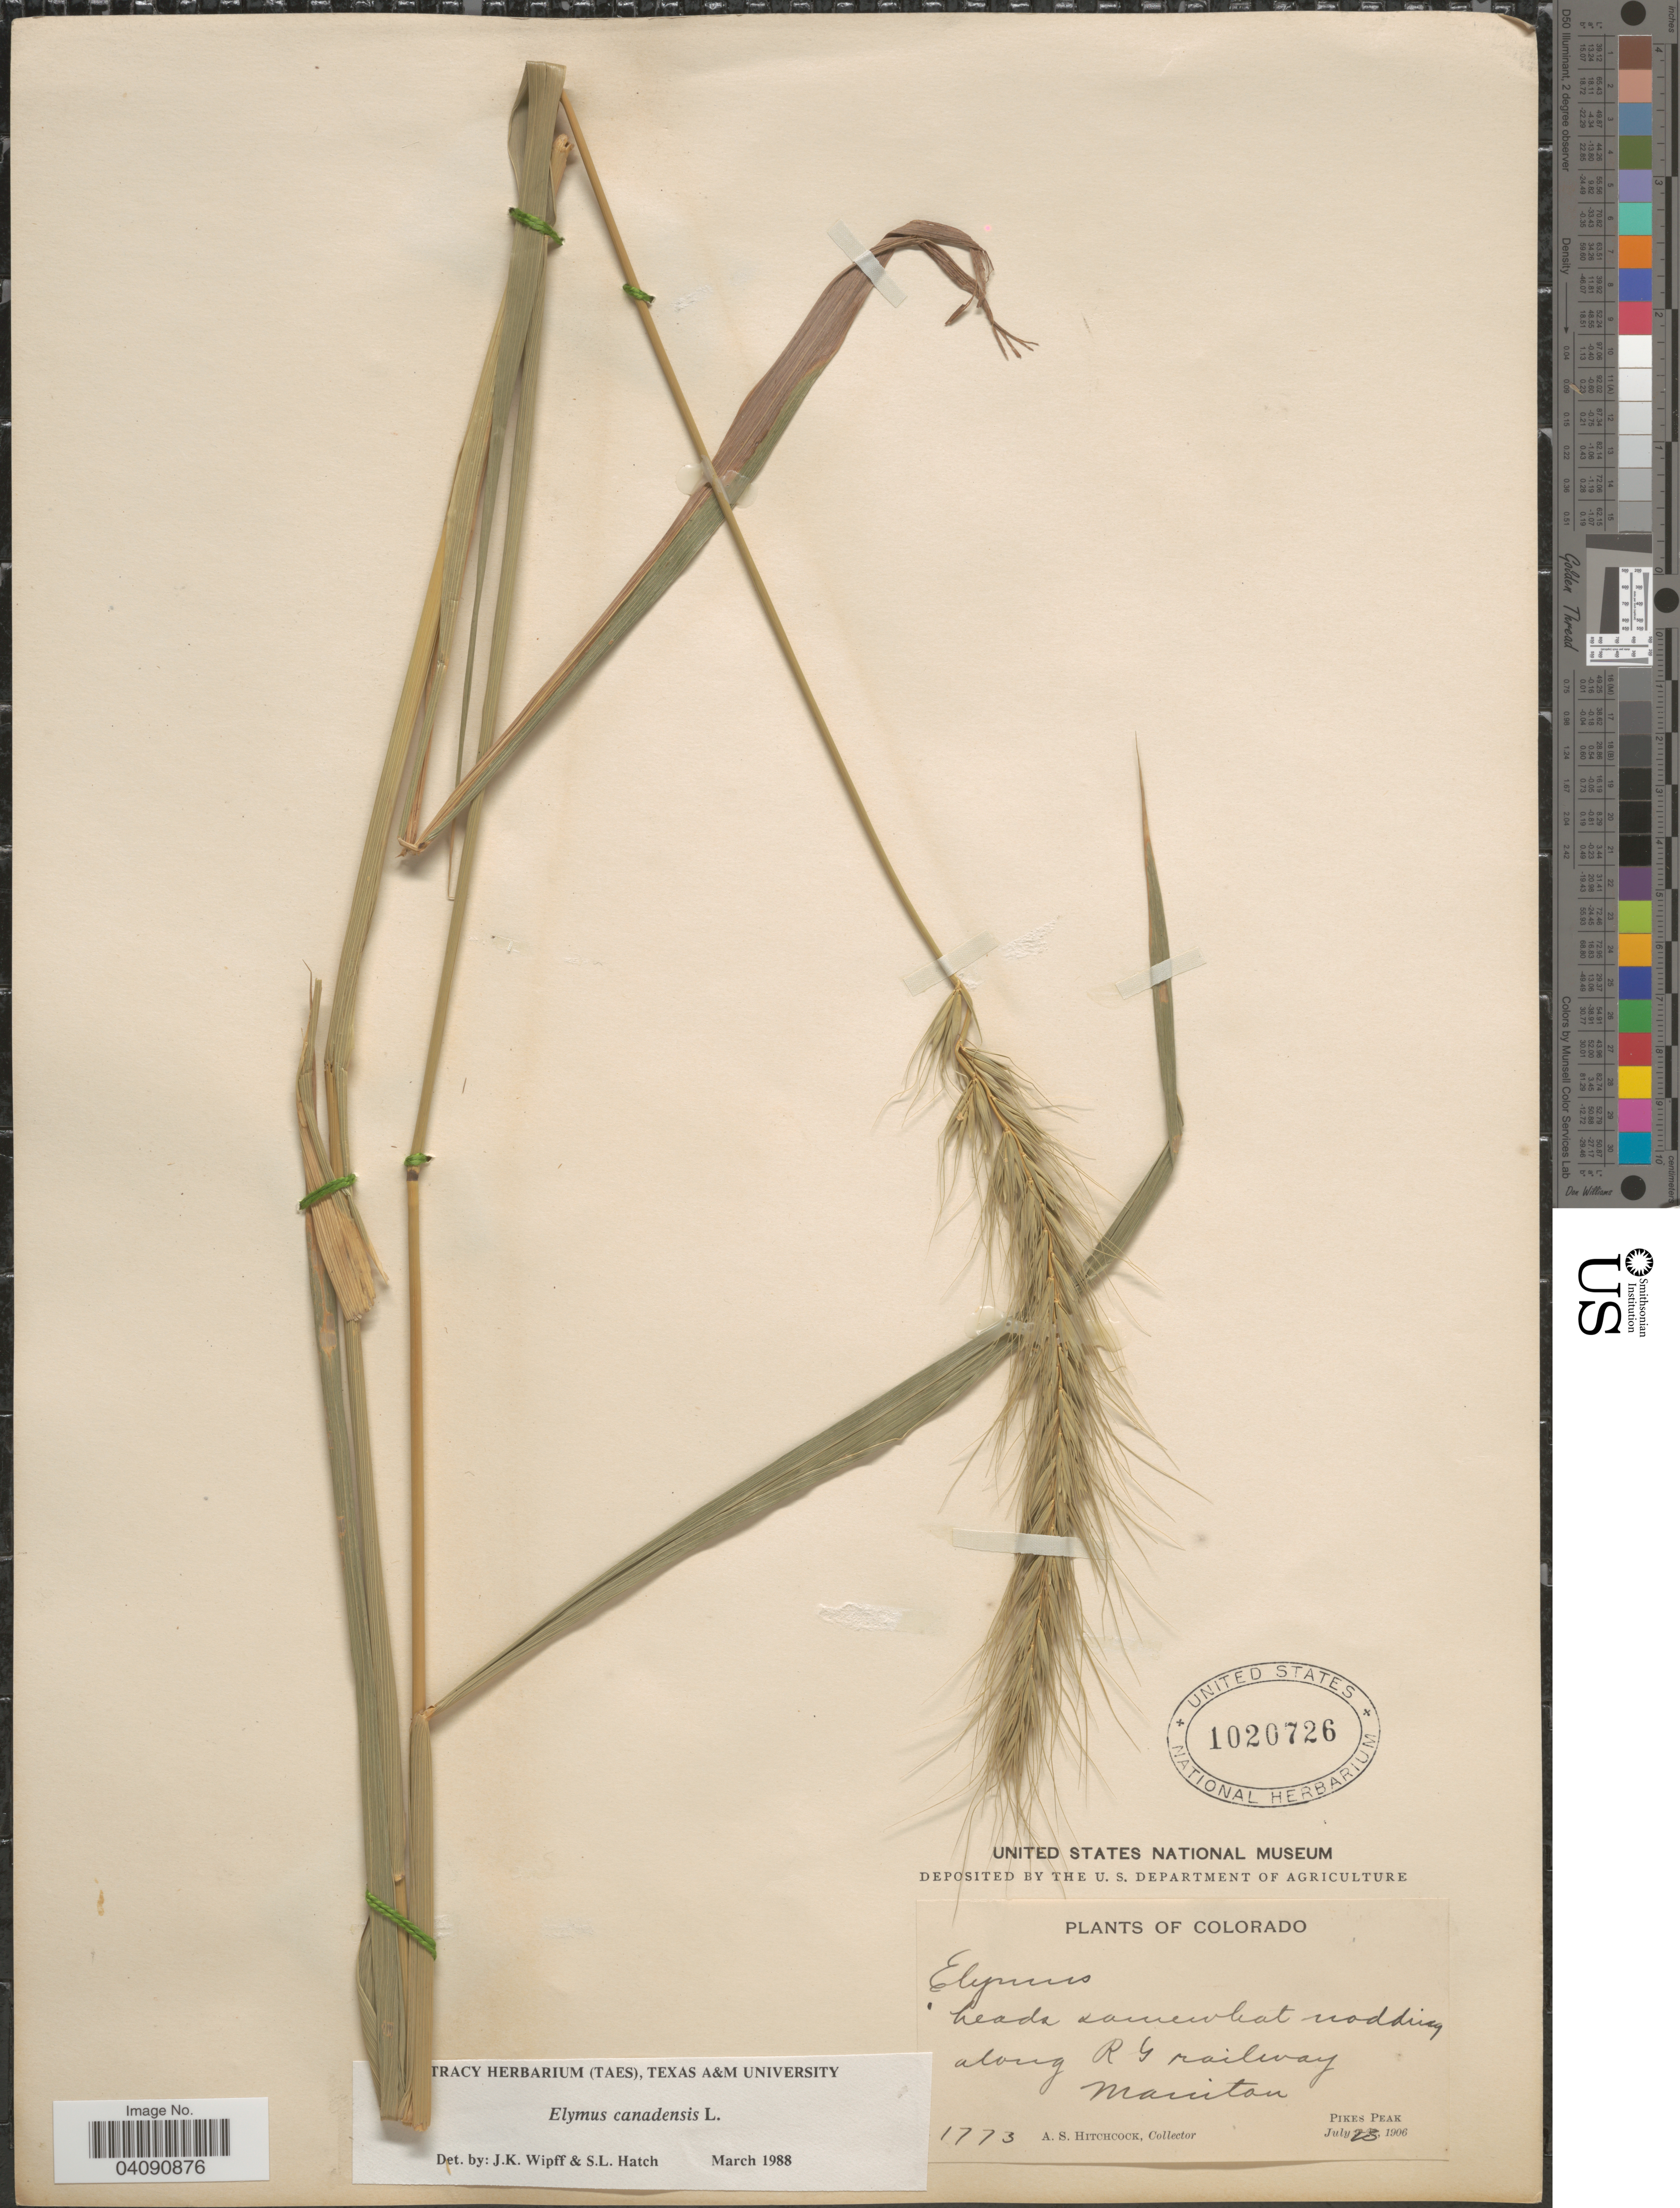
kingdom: Plantae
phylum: Tracheophyta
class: Liliopsida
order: Poales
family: Poaceae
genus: Elymus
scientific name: Elymus canadensis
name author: L.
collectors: A. S. Hitchcock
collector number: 1773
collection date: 1906-07-23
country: United States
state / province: Colorado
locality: Along R G railway, Manitou. Pikes Peak.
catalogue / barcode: US 1020726